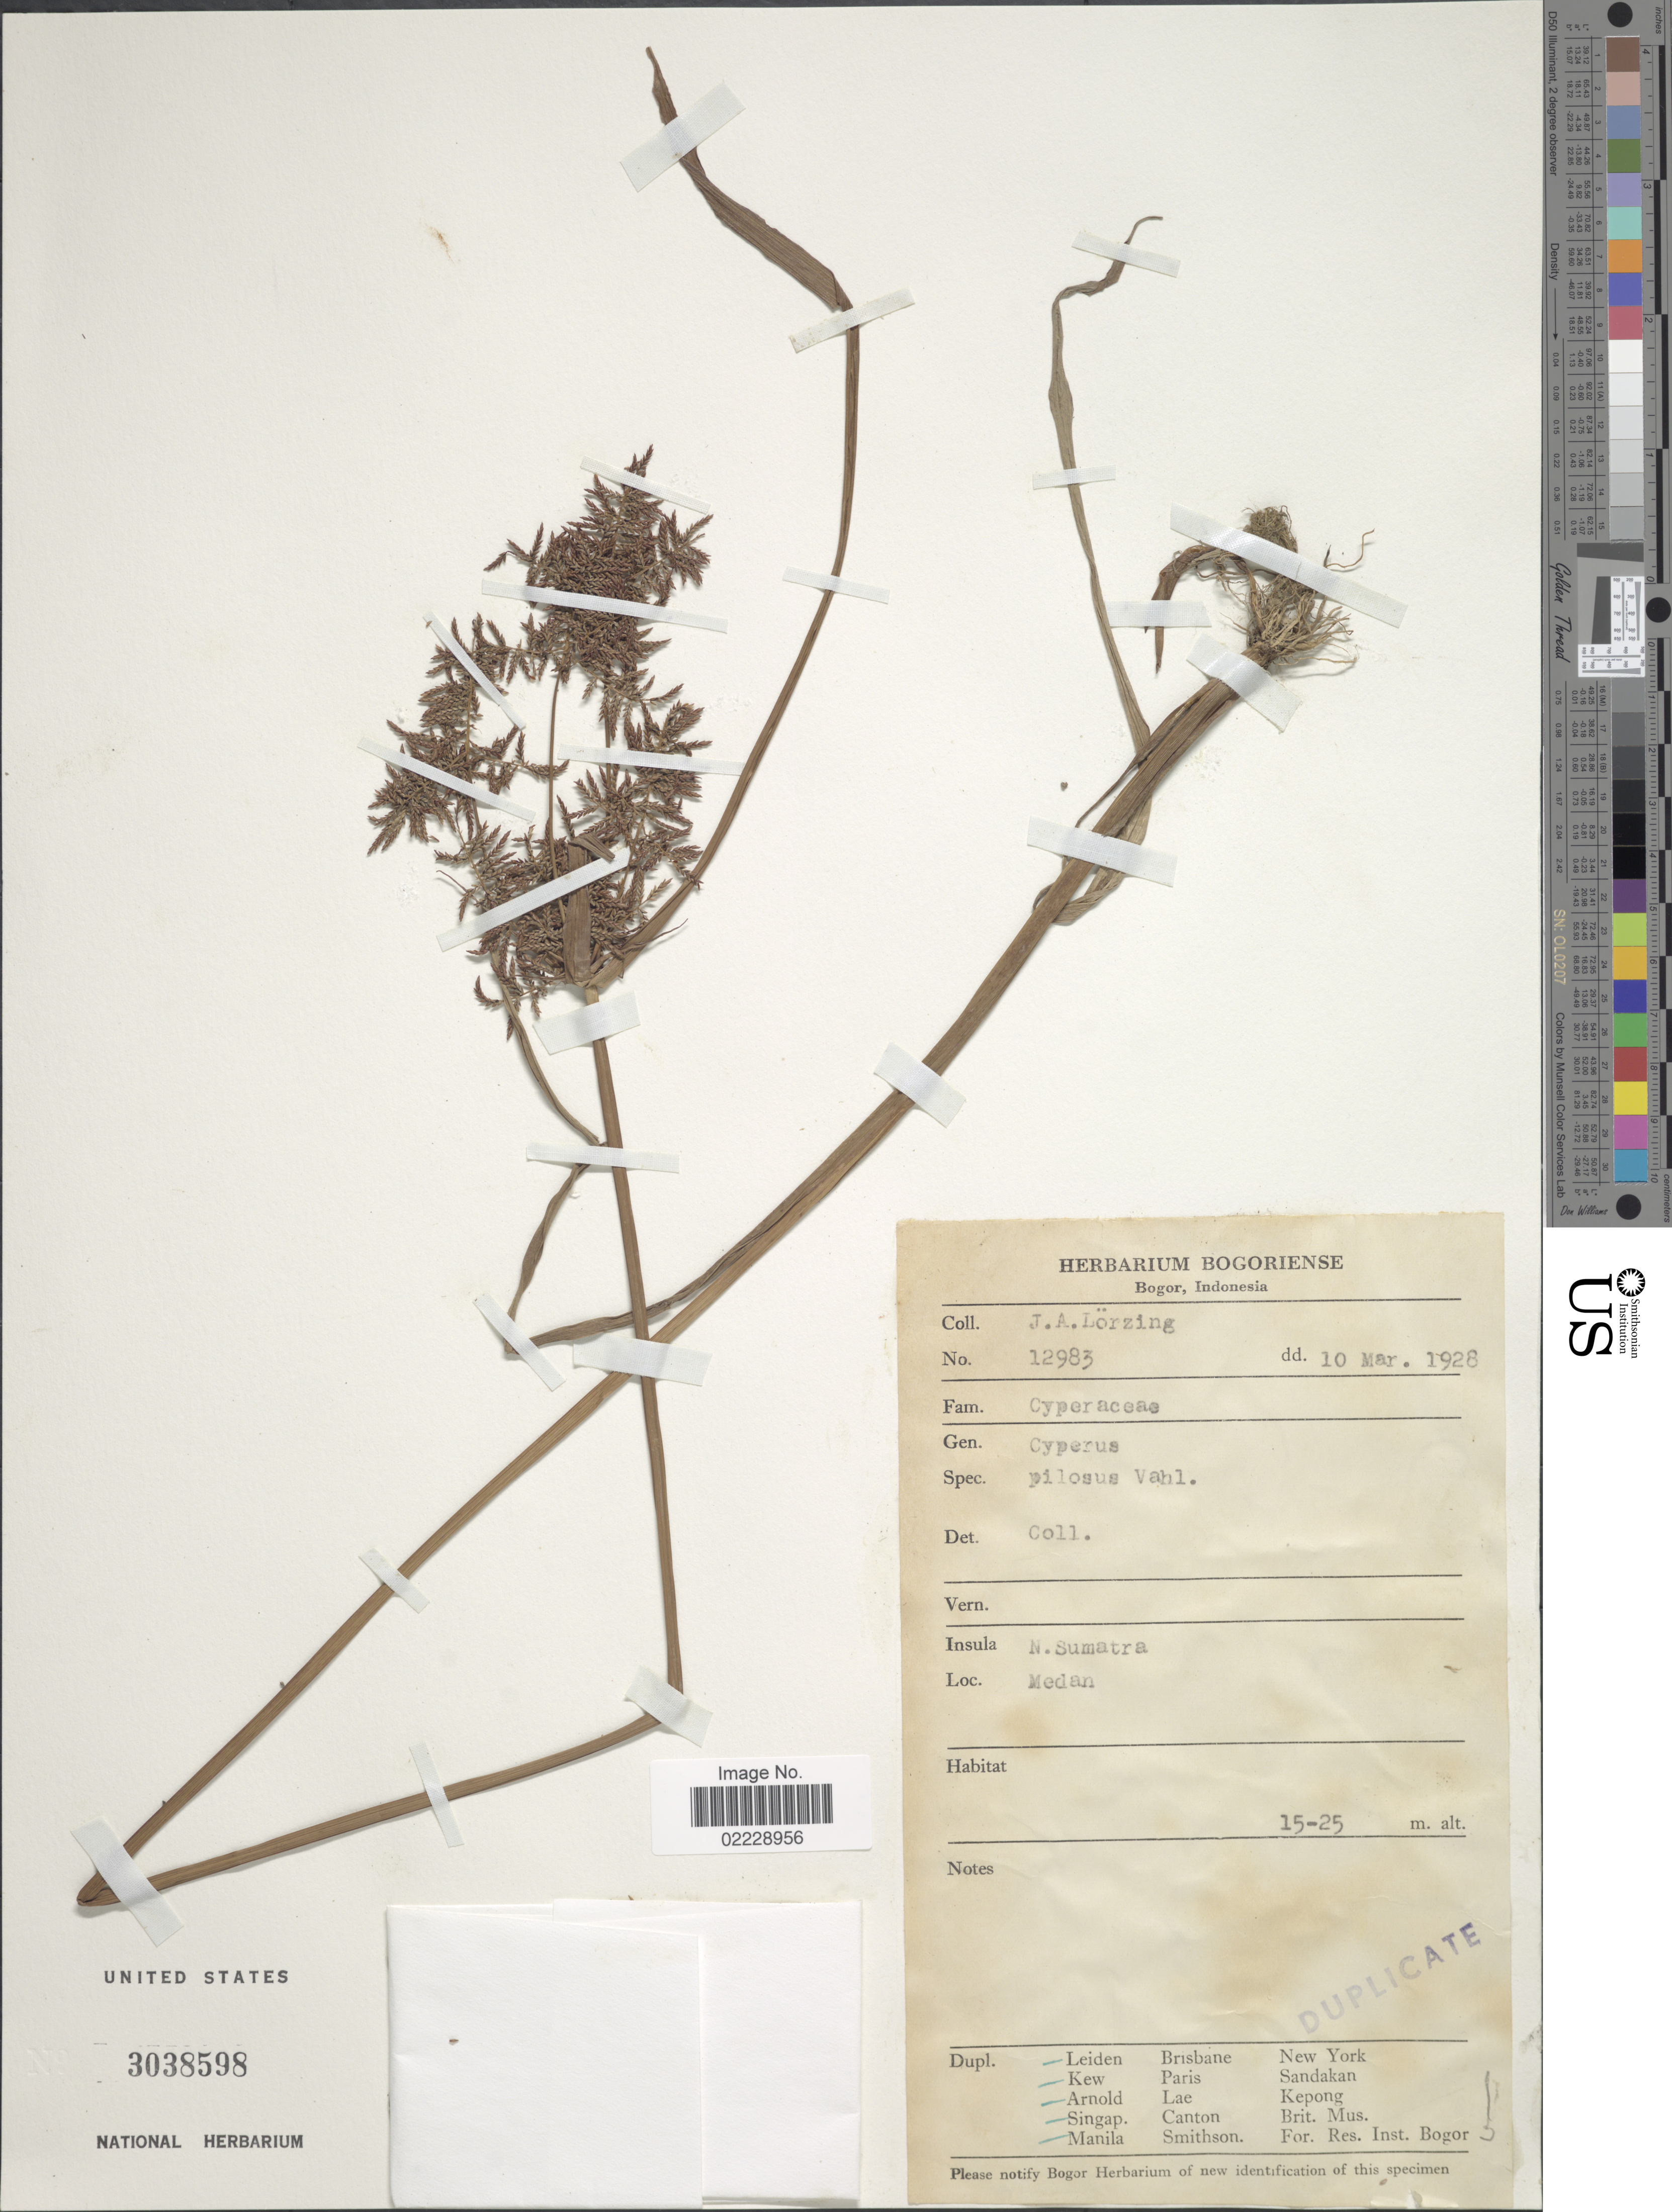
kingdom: Plantae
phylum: Tracheophyta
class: Liliopsida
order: Poales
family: Cyperaceae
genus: Cyperus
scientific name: Cyperus pilosus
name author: Vahl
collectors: J. Lorzing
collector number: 12983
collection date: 1928-03-10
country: Indonesia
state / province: Sumatra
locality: Insula N. Sumatra. Medan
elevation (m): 15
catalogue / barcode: US 3038598